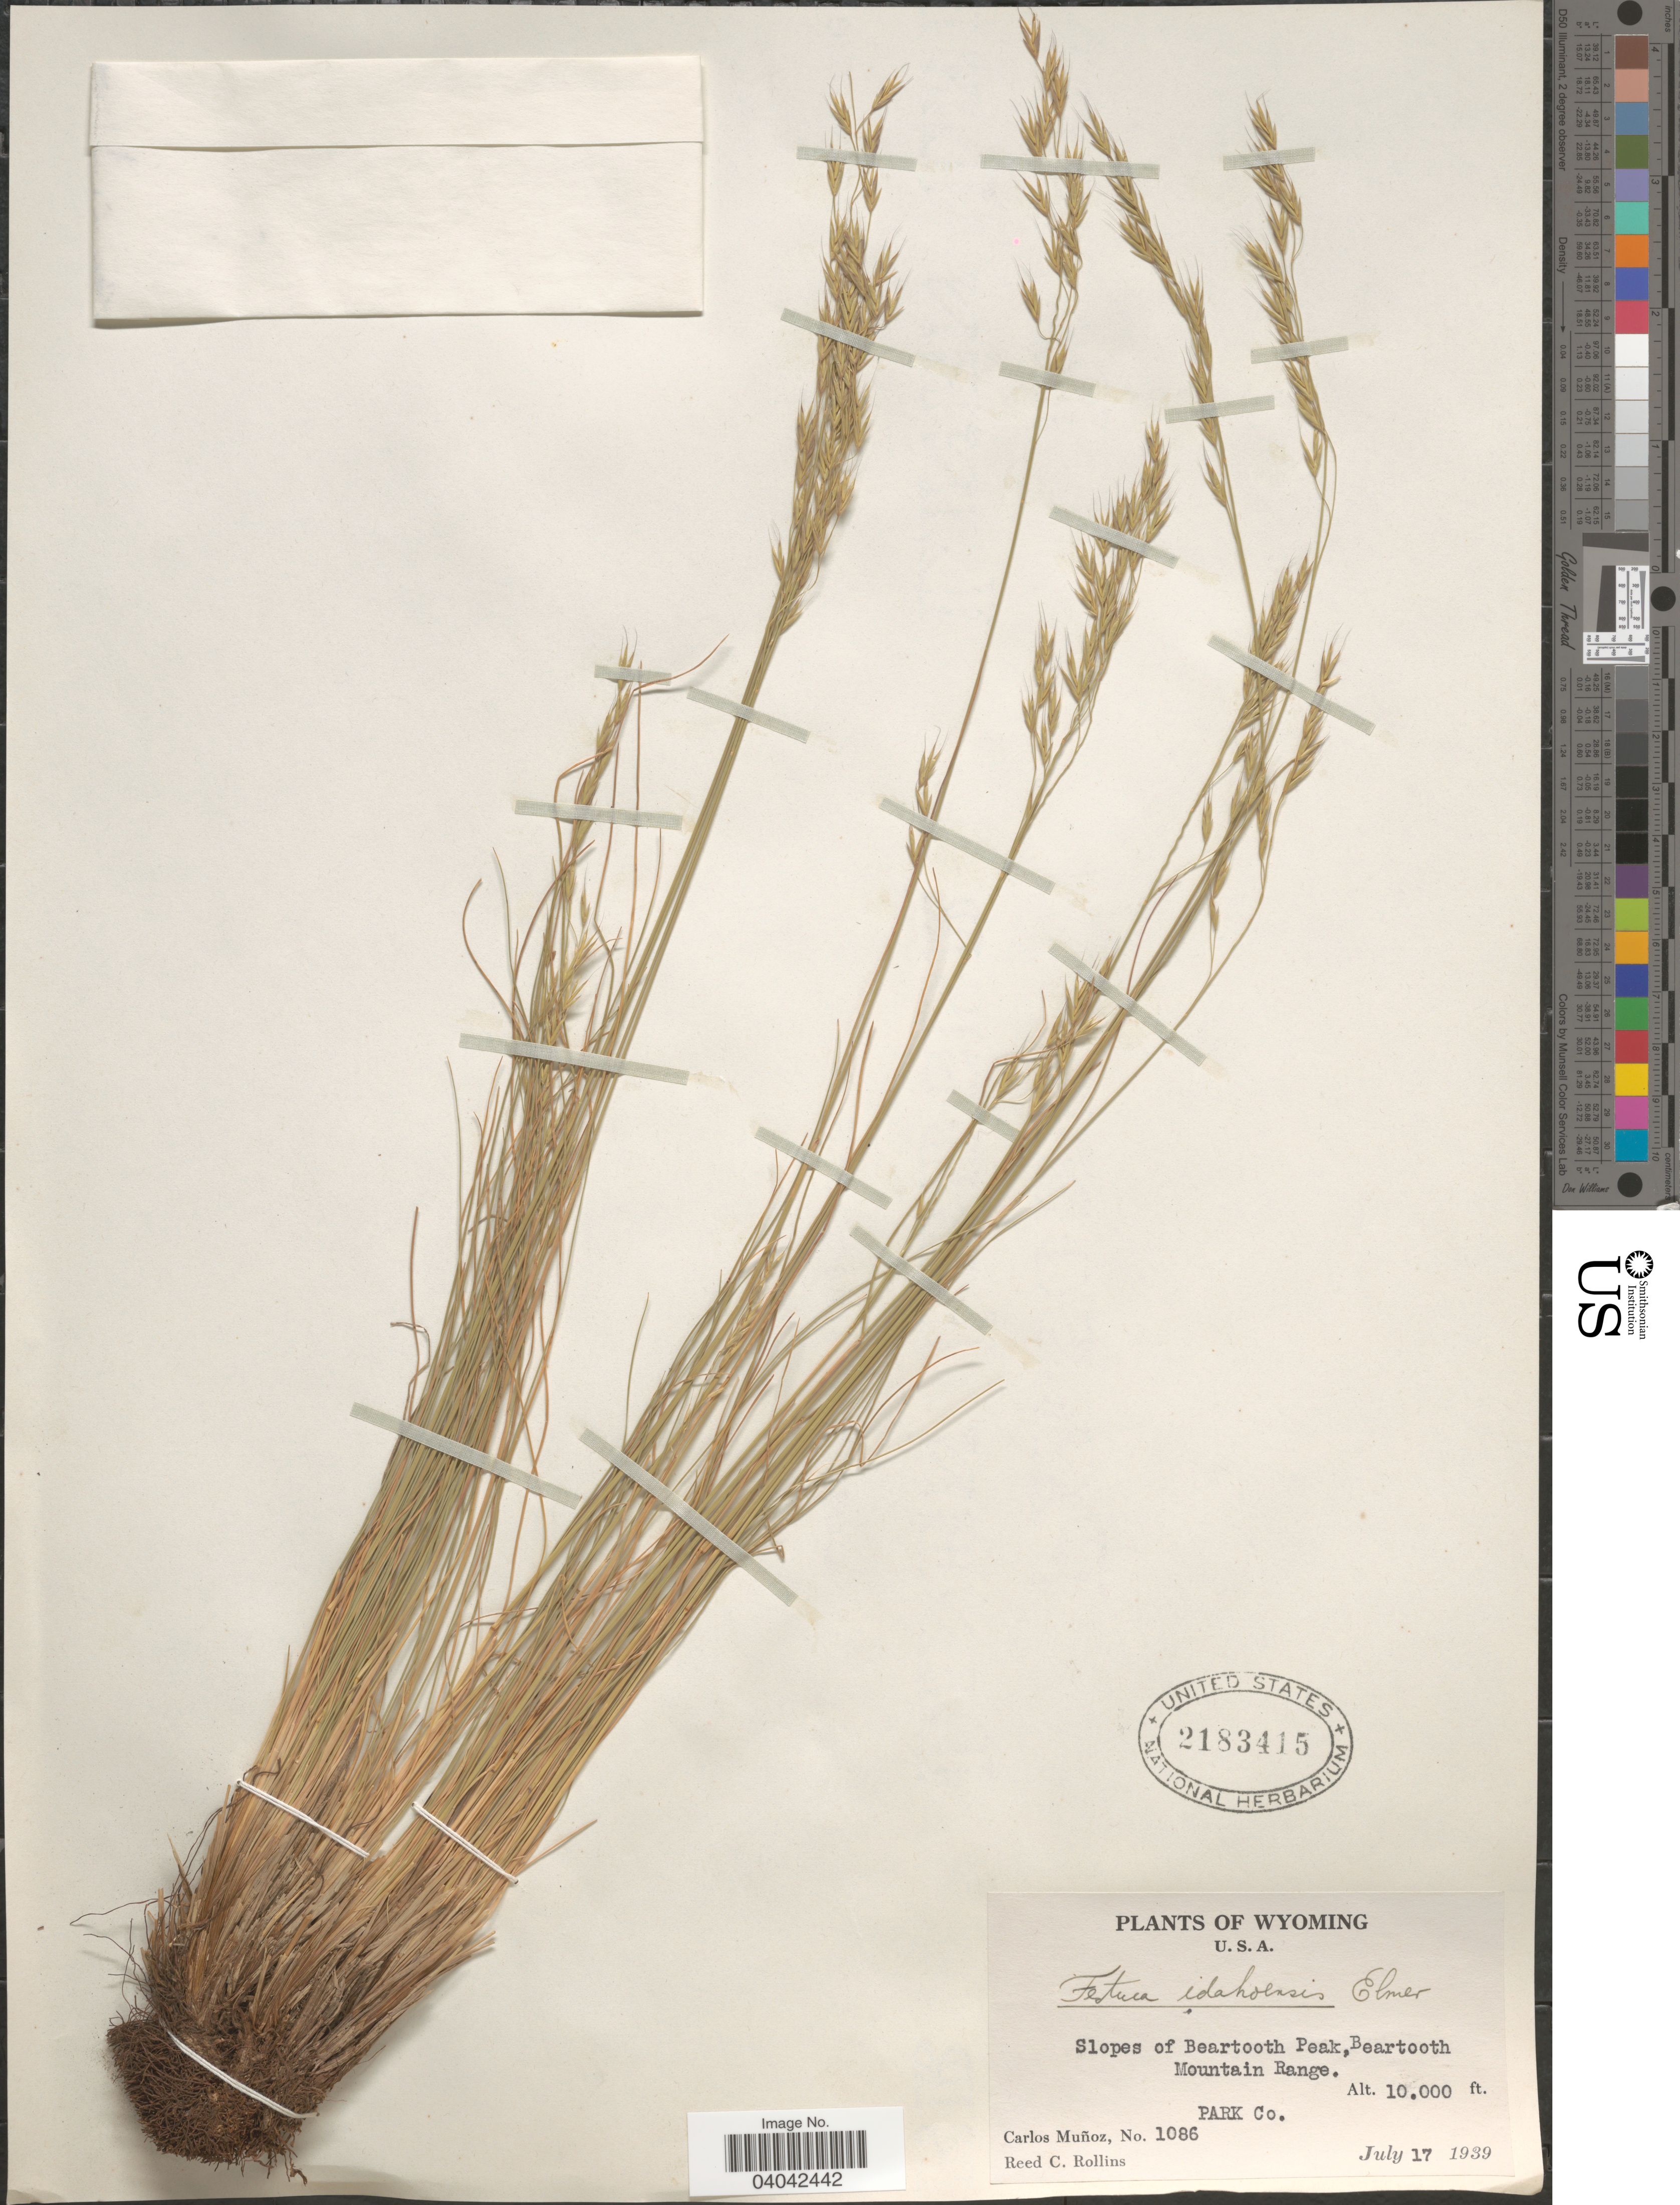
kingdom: Plantae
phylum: Tracheophyta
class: Liliopsida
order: Poales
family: Poaceae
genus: Festuca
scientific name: Festuca idahoensis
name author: Elmer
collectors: C. Muñoz & R. C. Rollins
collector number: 1086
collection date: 1939-07-17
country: United States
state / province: Wyoming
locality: Slopes of Beartooth Peak, Beartooth Mountain Range. Park Co.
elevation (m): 3048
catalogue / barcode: US 2183415